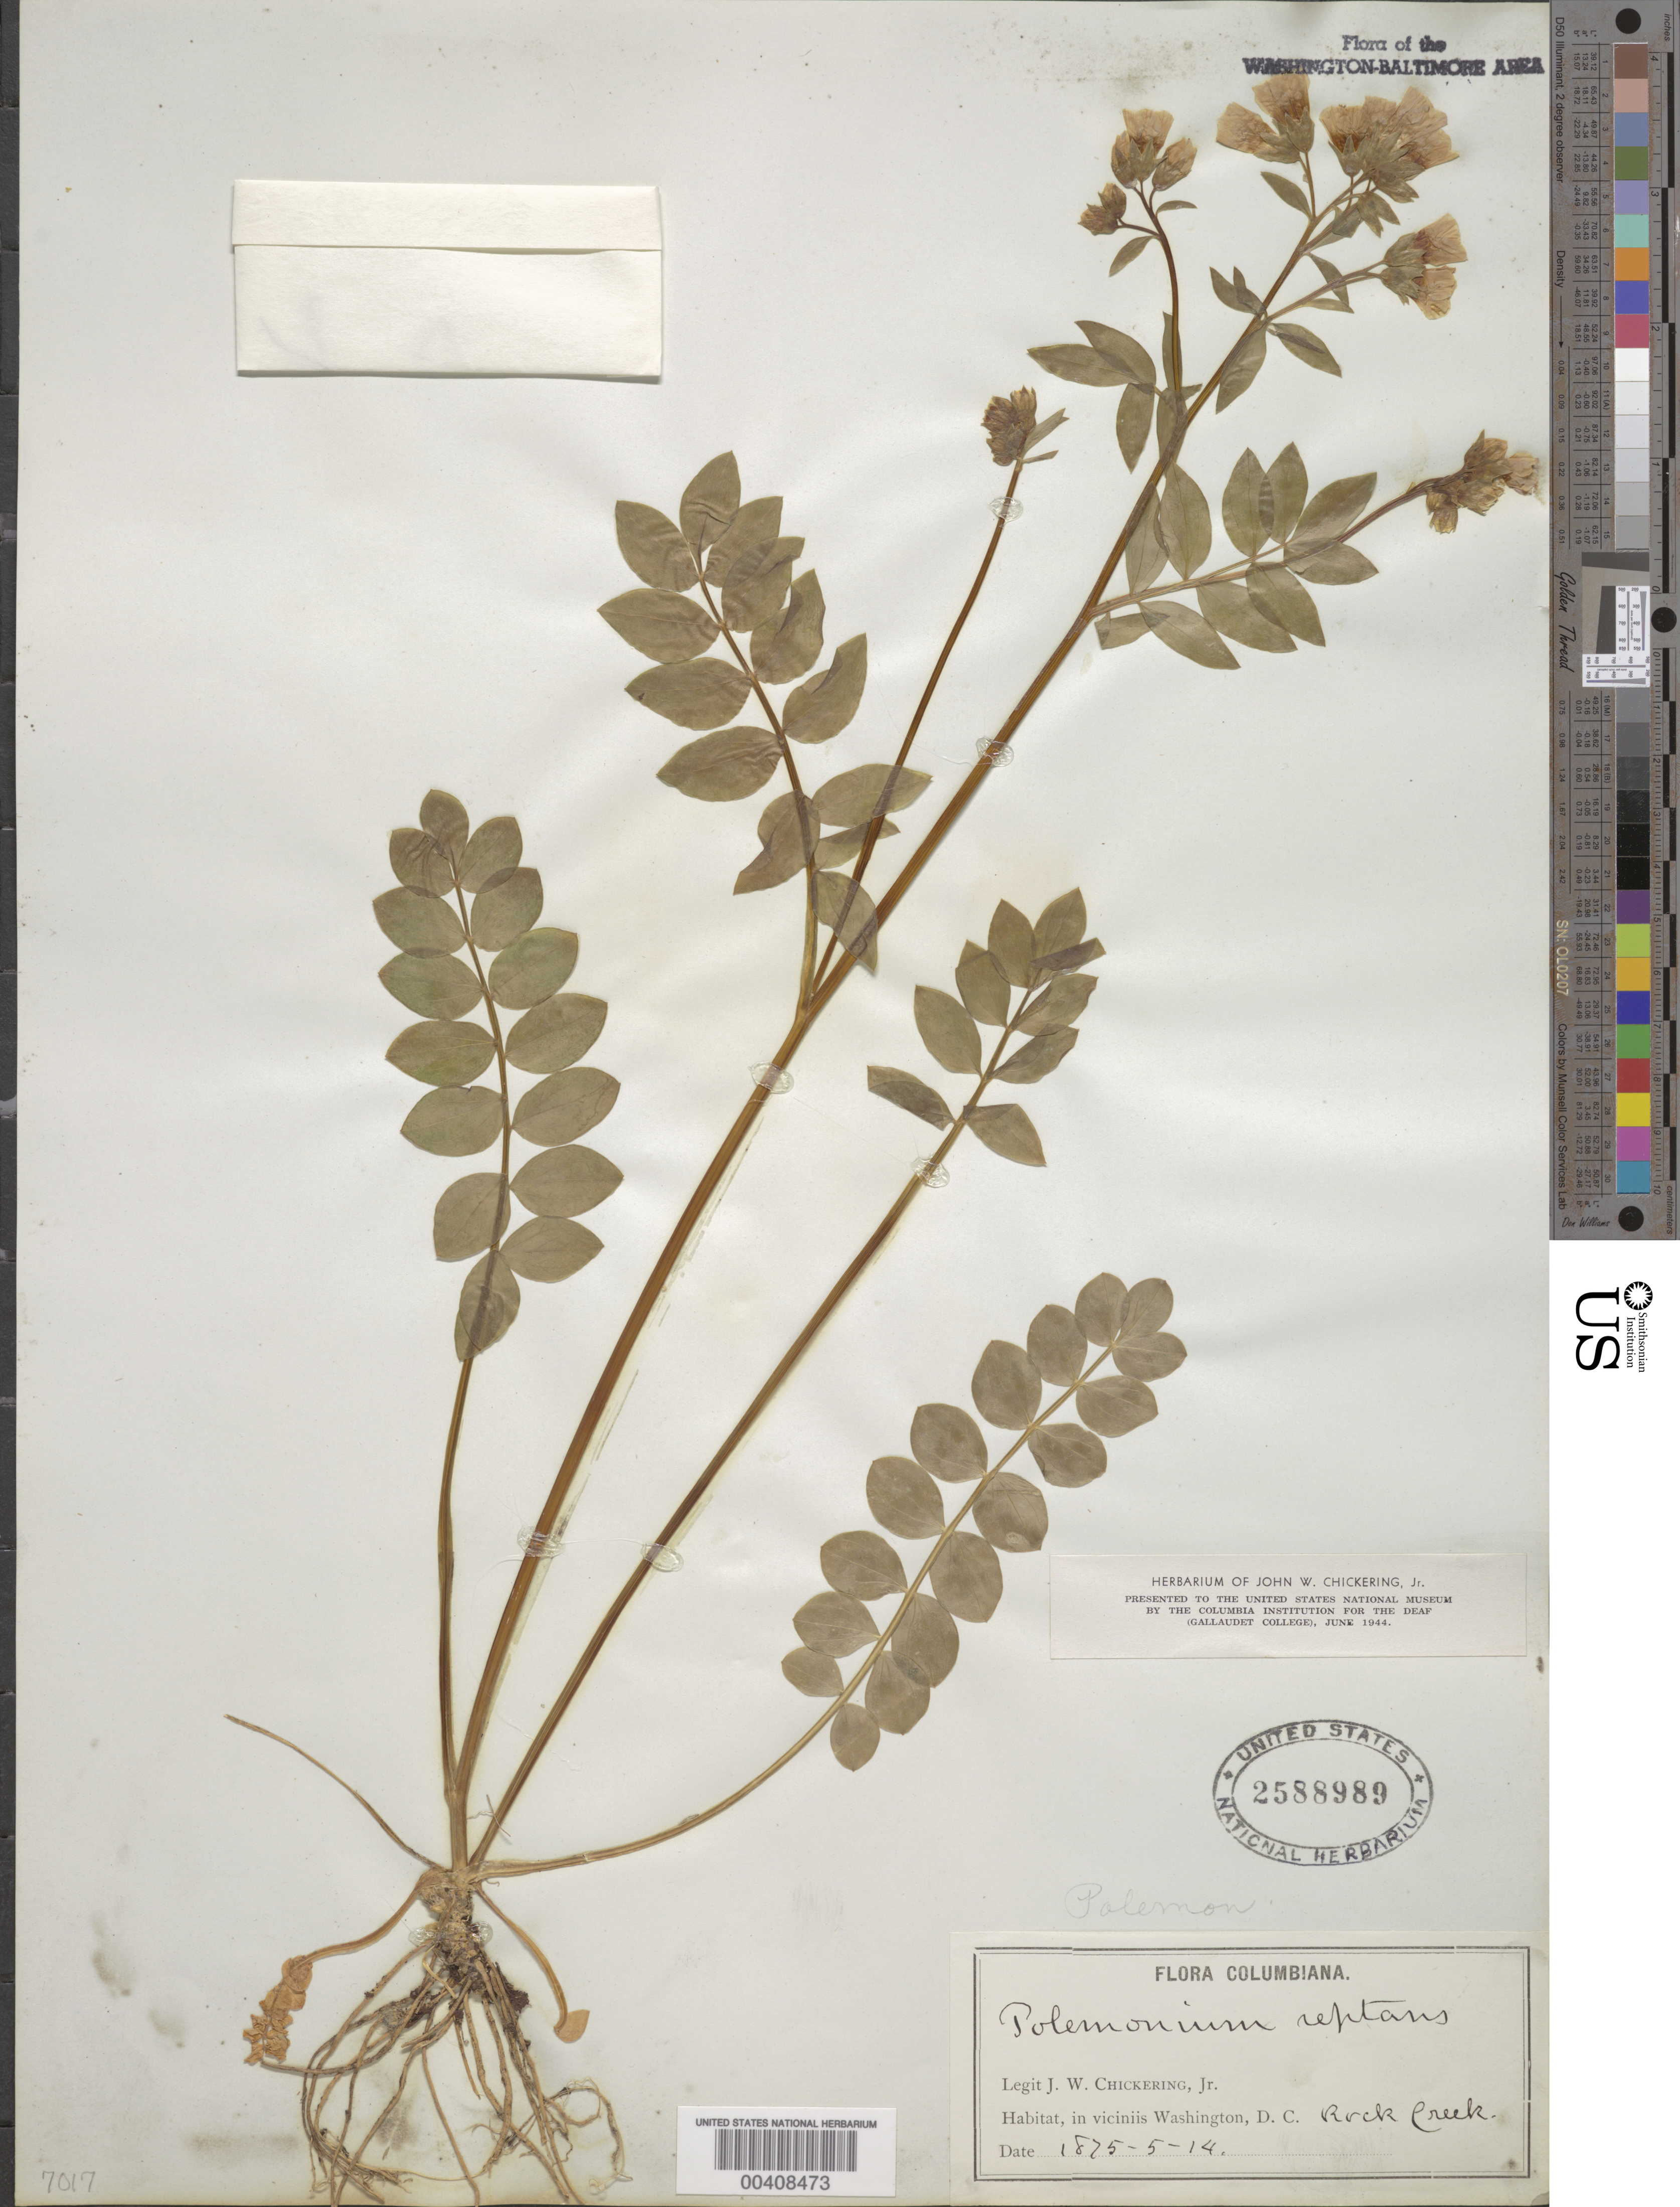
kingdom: Plantae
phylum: Tracheophyta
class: Magnoliopsida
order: Ericales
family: Polemoniaceae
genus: Polemonium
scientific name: Polemonium reptans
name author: L.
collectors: J. Chickering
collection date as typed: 14 May 1875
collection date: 1875-05-14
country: United States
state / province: District of Columbia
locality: Rock Creek Rock Creek Park and Vicinity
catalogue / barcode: US 2588989